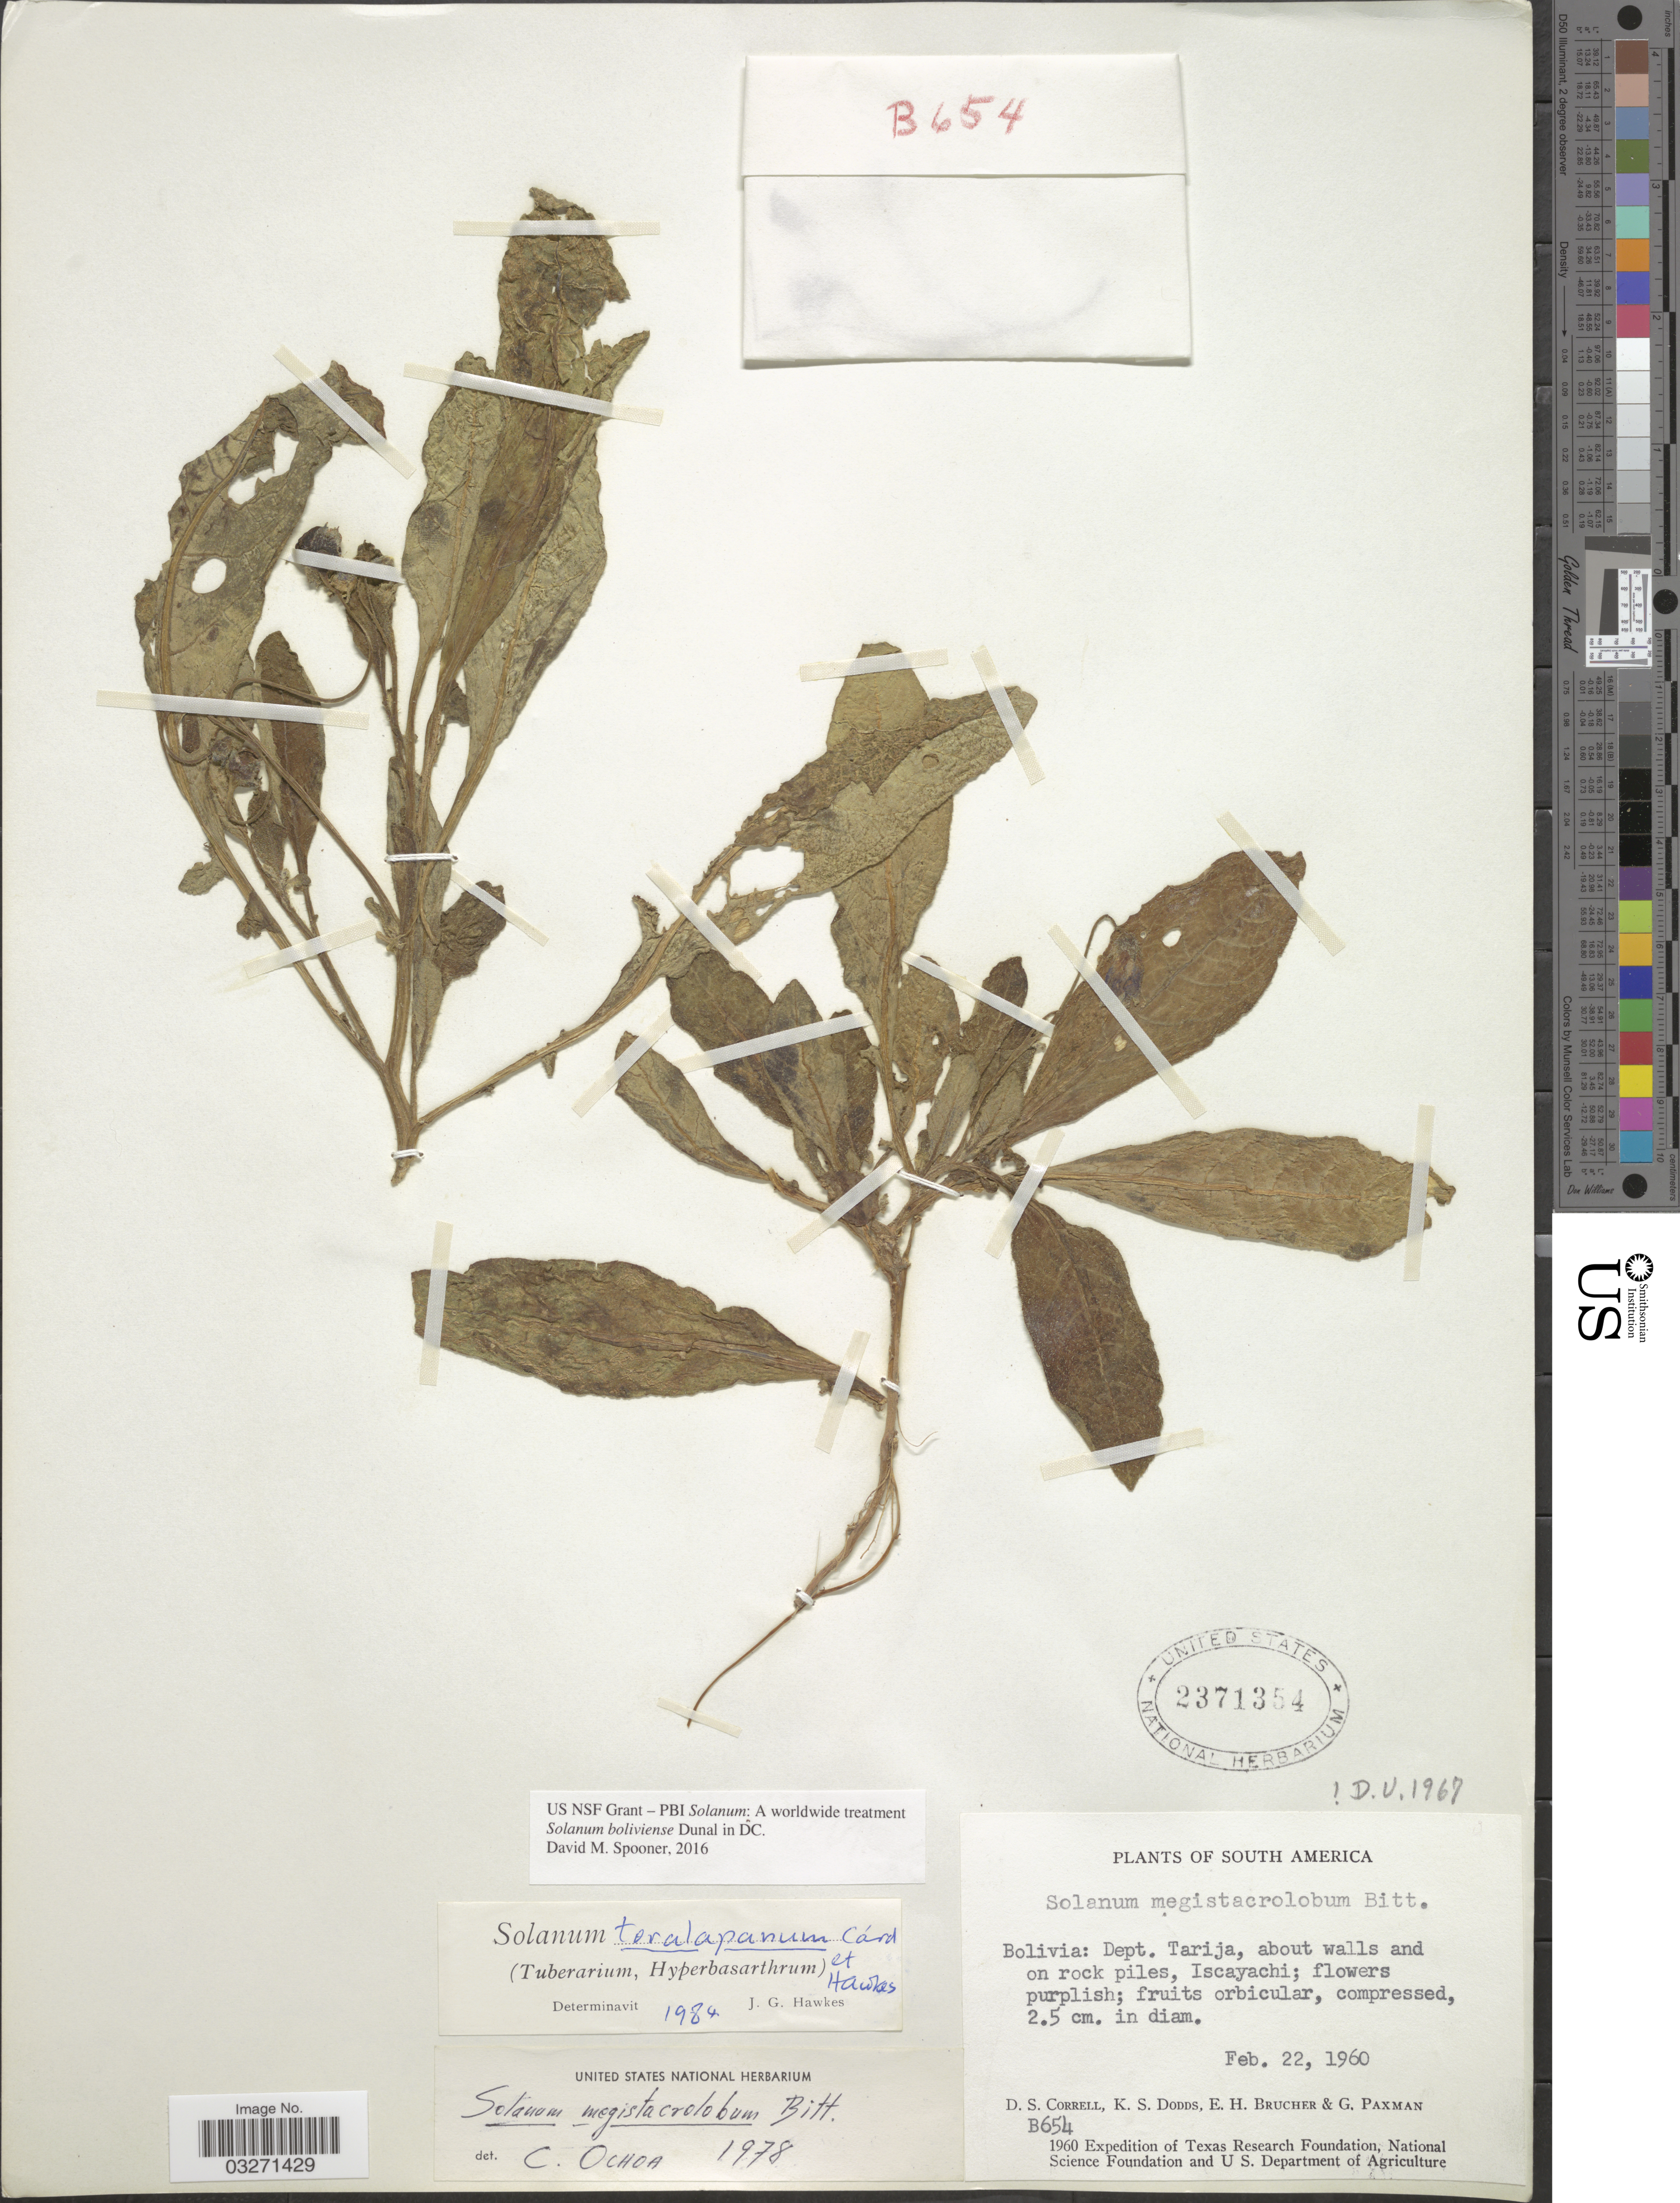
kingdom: Plantae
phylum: Tracheophyta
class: Magnoliopsida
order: Solanales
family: Solanaceae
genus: Solanum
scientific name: Solanum boliviense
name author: Dunal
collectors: D. S. Correll, K. Dodds, E. Brucher & G. Paxman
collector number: B654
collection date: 1960-02-22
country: Bolivia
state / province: Tarija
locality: Dept. Tarija, about walls and rock piles, Iscayachi.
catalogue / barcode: US 2371354